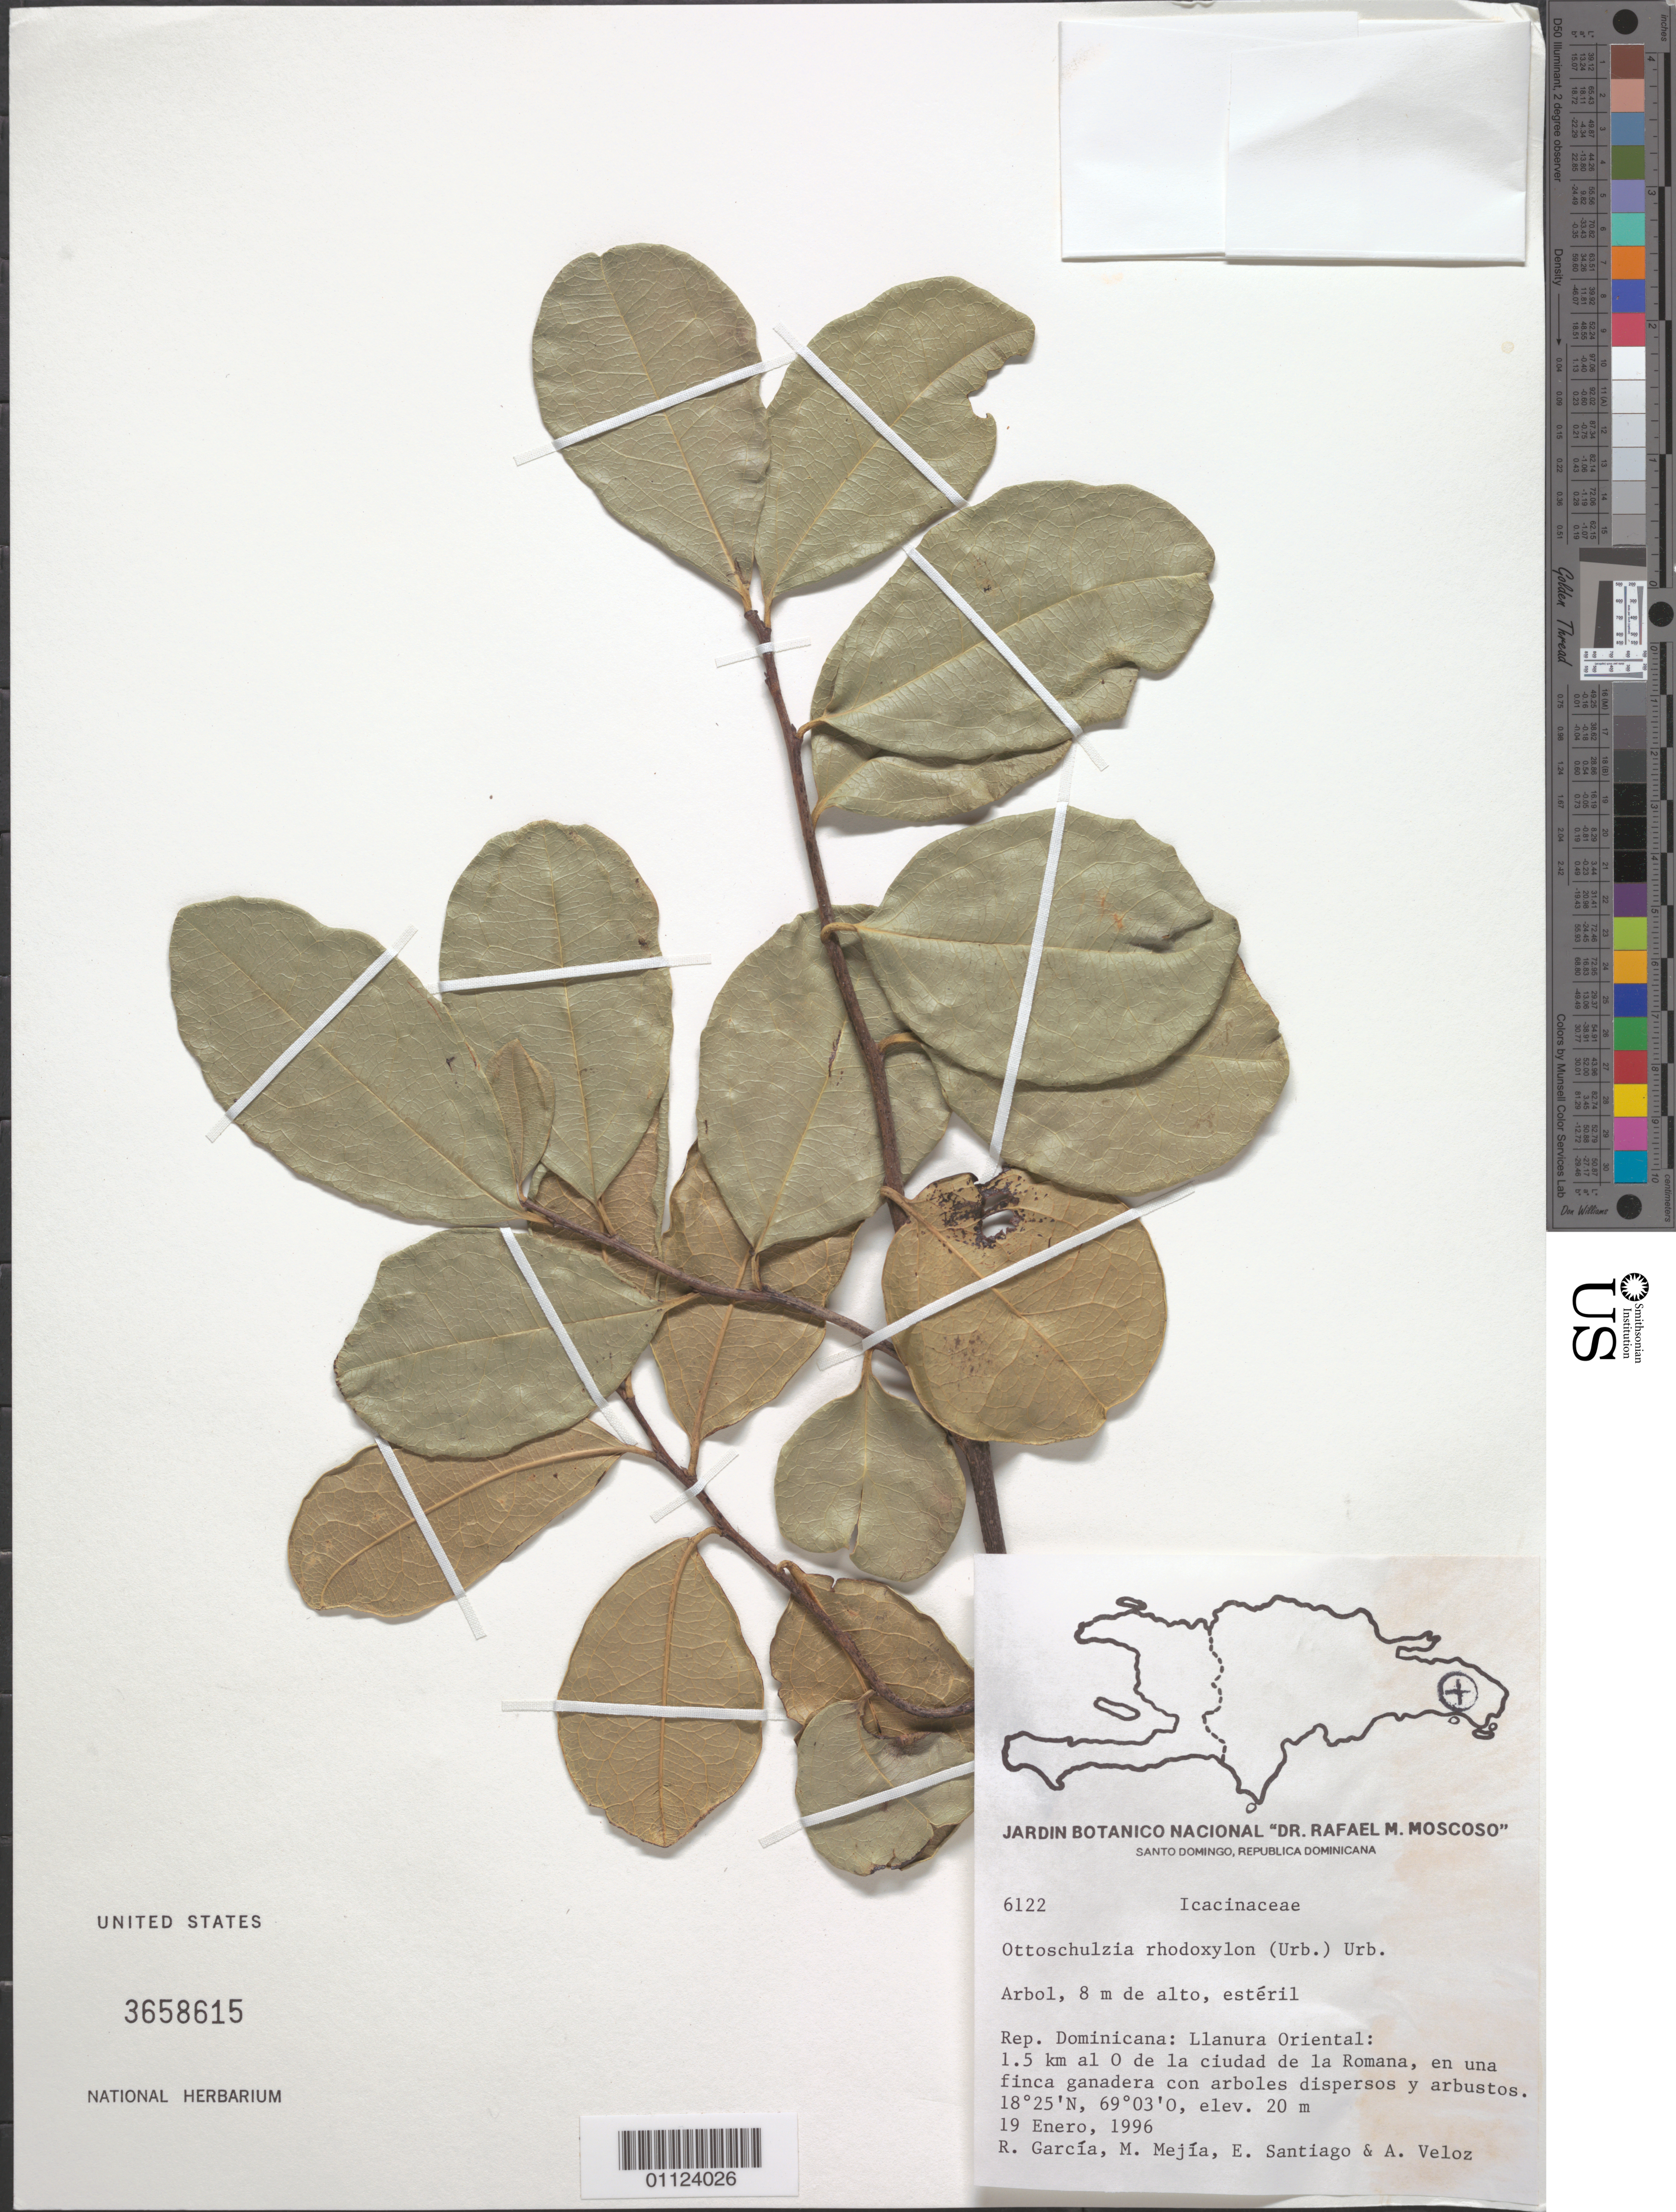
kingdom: Plantae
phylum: Tracheophyta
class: Magnoliopsida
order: Metteniusales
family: Metteniusaceae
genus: Ottoschulzia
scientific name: Ottoschulzia rhodoxylon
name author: (Urb.) Urb.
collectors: R. G. García, M. Mejia, E. Santiago & A. Veloz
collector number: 6122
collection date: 1996-01-19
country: Dominican Republic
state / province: La Romana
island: Hispaniola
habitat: En una finca ganadera con arboles dispersos y arbustos.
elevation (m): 20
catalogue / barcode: US 3658615